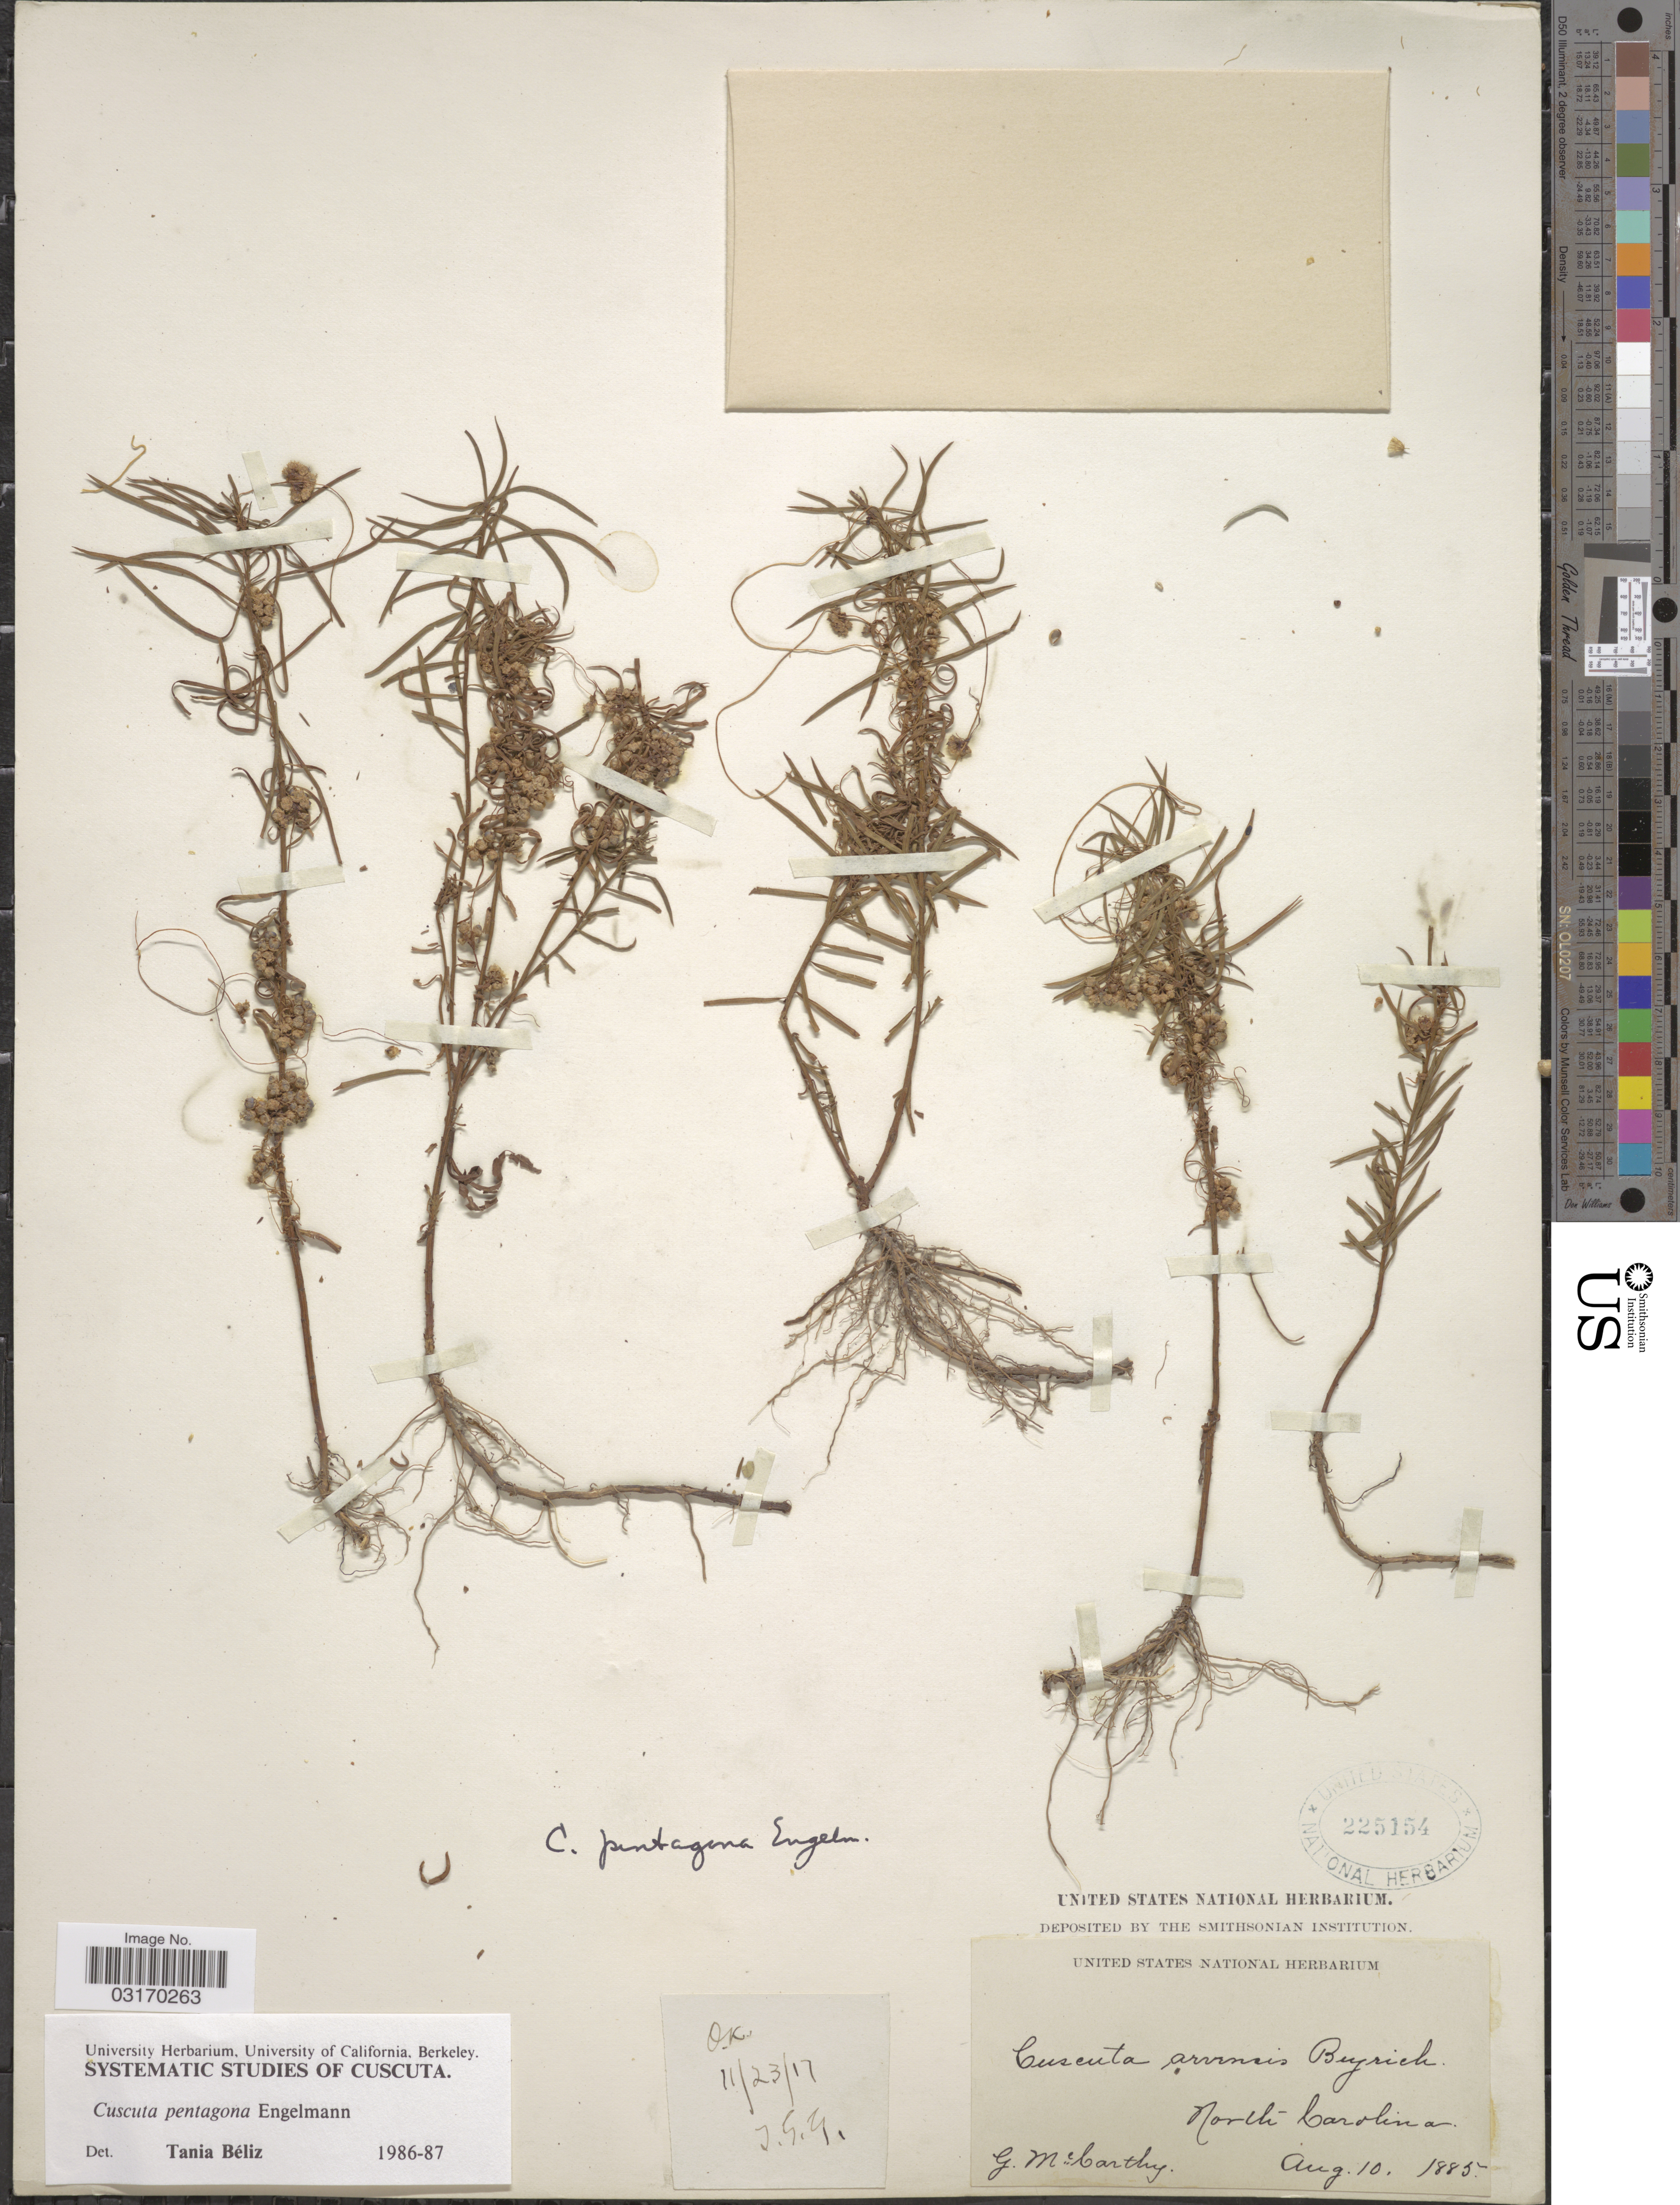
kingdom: Plantae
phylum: Tracheophyta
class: Magnoliopsida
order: Solanales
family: Convolvulaceae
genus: Cuscuta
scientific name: Cuscuta pentagona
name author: Engelm.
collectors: G. McCarthy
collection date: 1885-08-10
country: United States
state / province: North Carolina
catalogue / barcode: US 225154